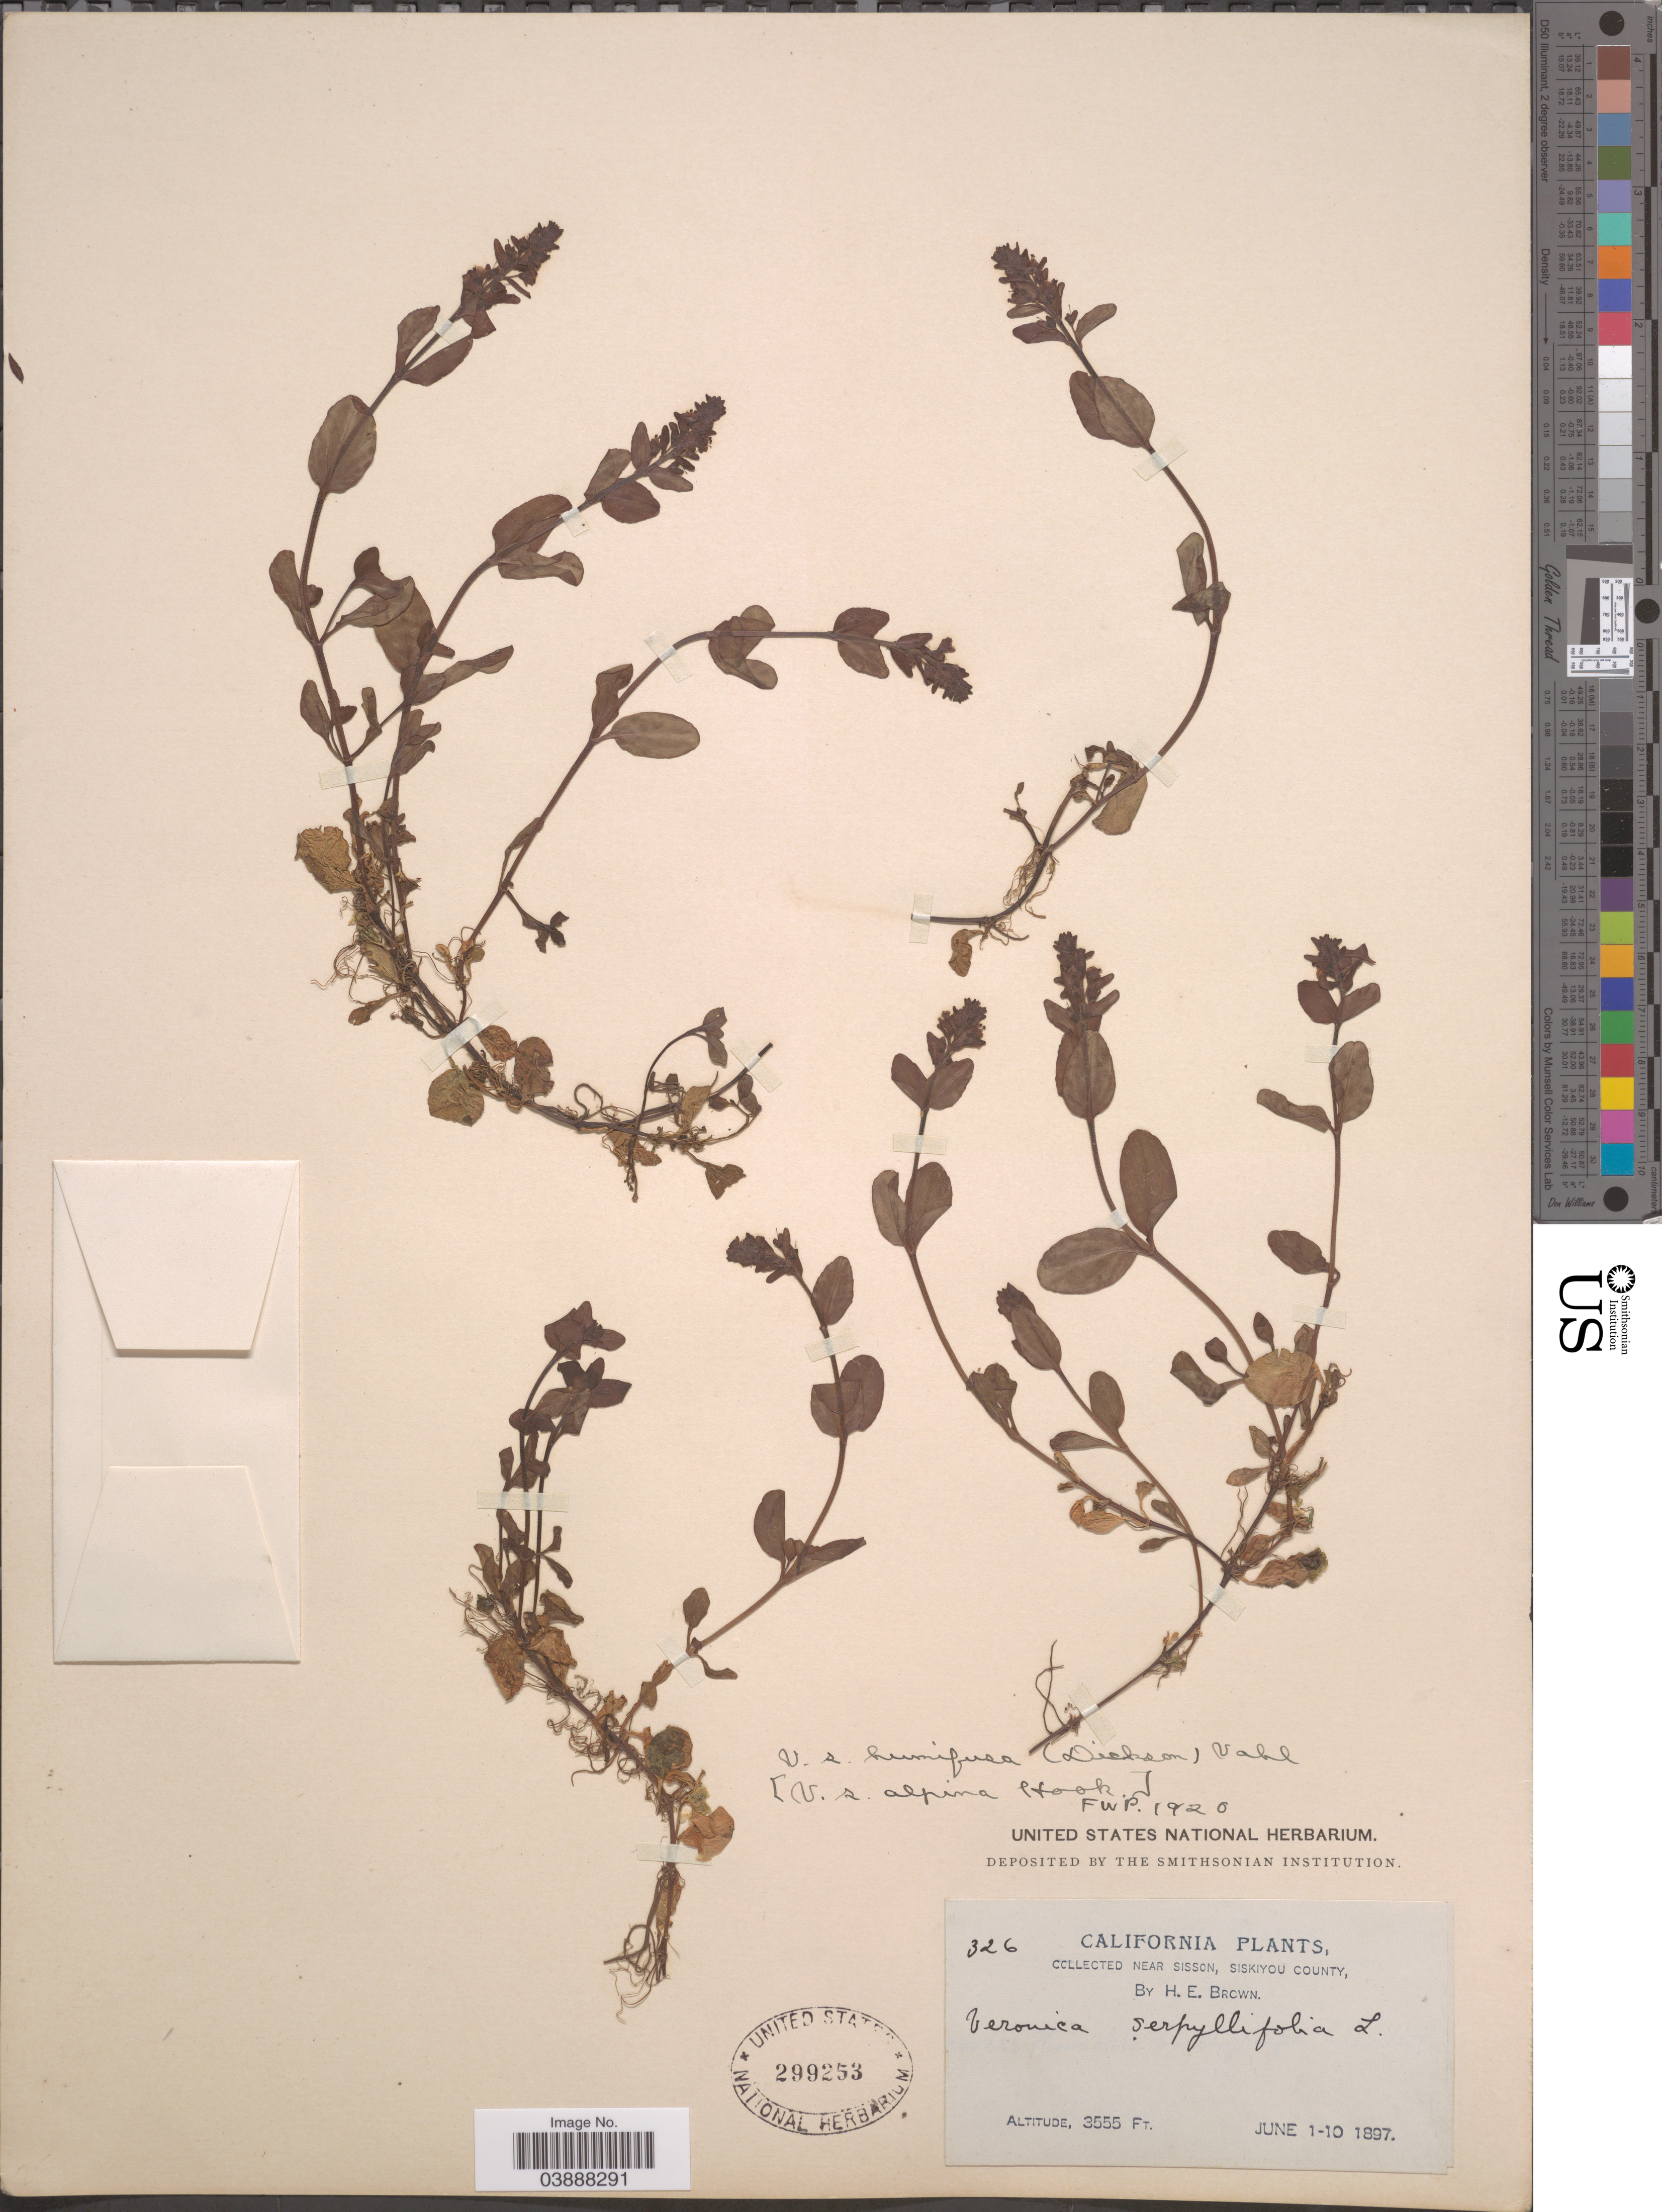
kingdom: Plantae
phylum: Tracheophyta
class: Magnoliopsida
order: Lamiales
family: Plantaginaceae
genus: Veronica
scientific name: Veronica serpyllifolia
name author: L.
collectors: H. E. Brown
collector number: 326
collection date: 1897-06-01/1897-06-10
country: United States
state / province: California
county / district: Siskiyou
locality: Near Sisson, Siskiyou County.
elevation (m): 1084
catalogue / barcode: US 299253